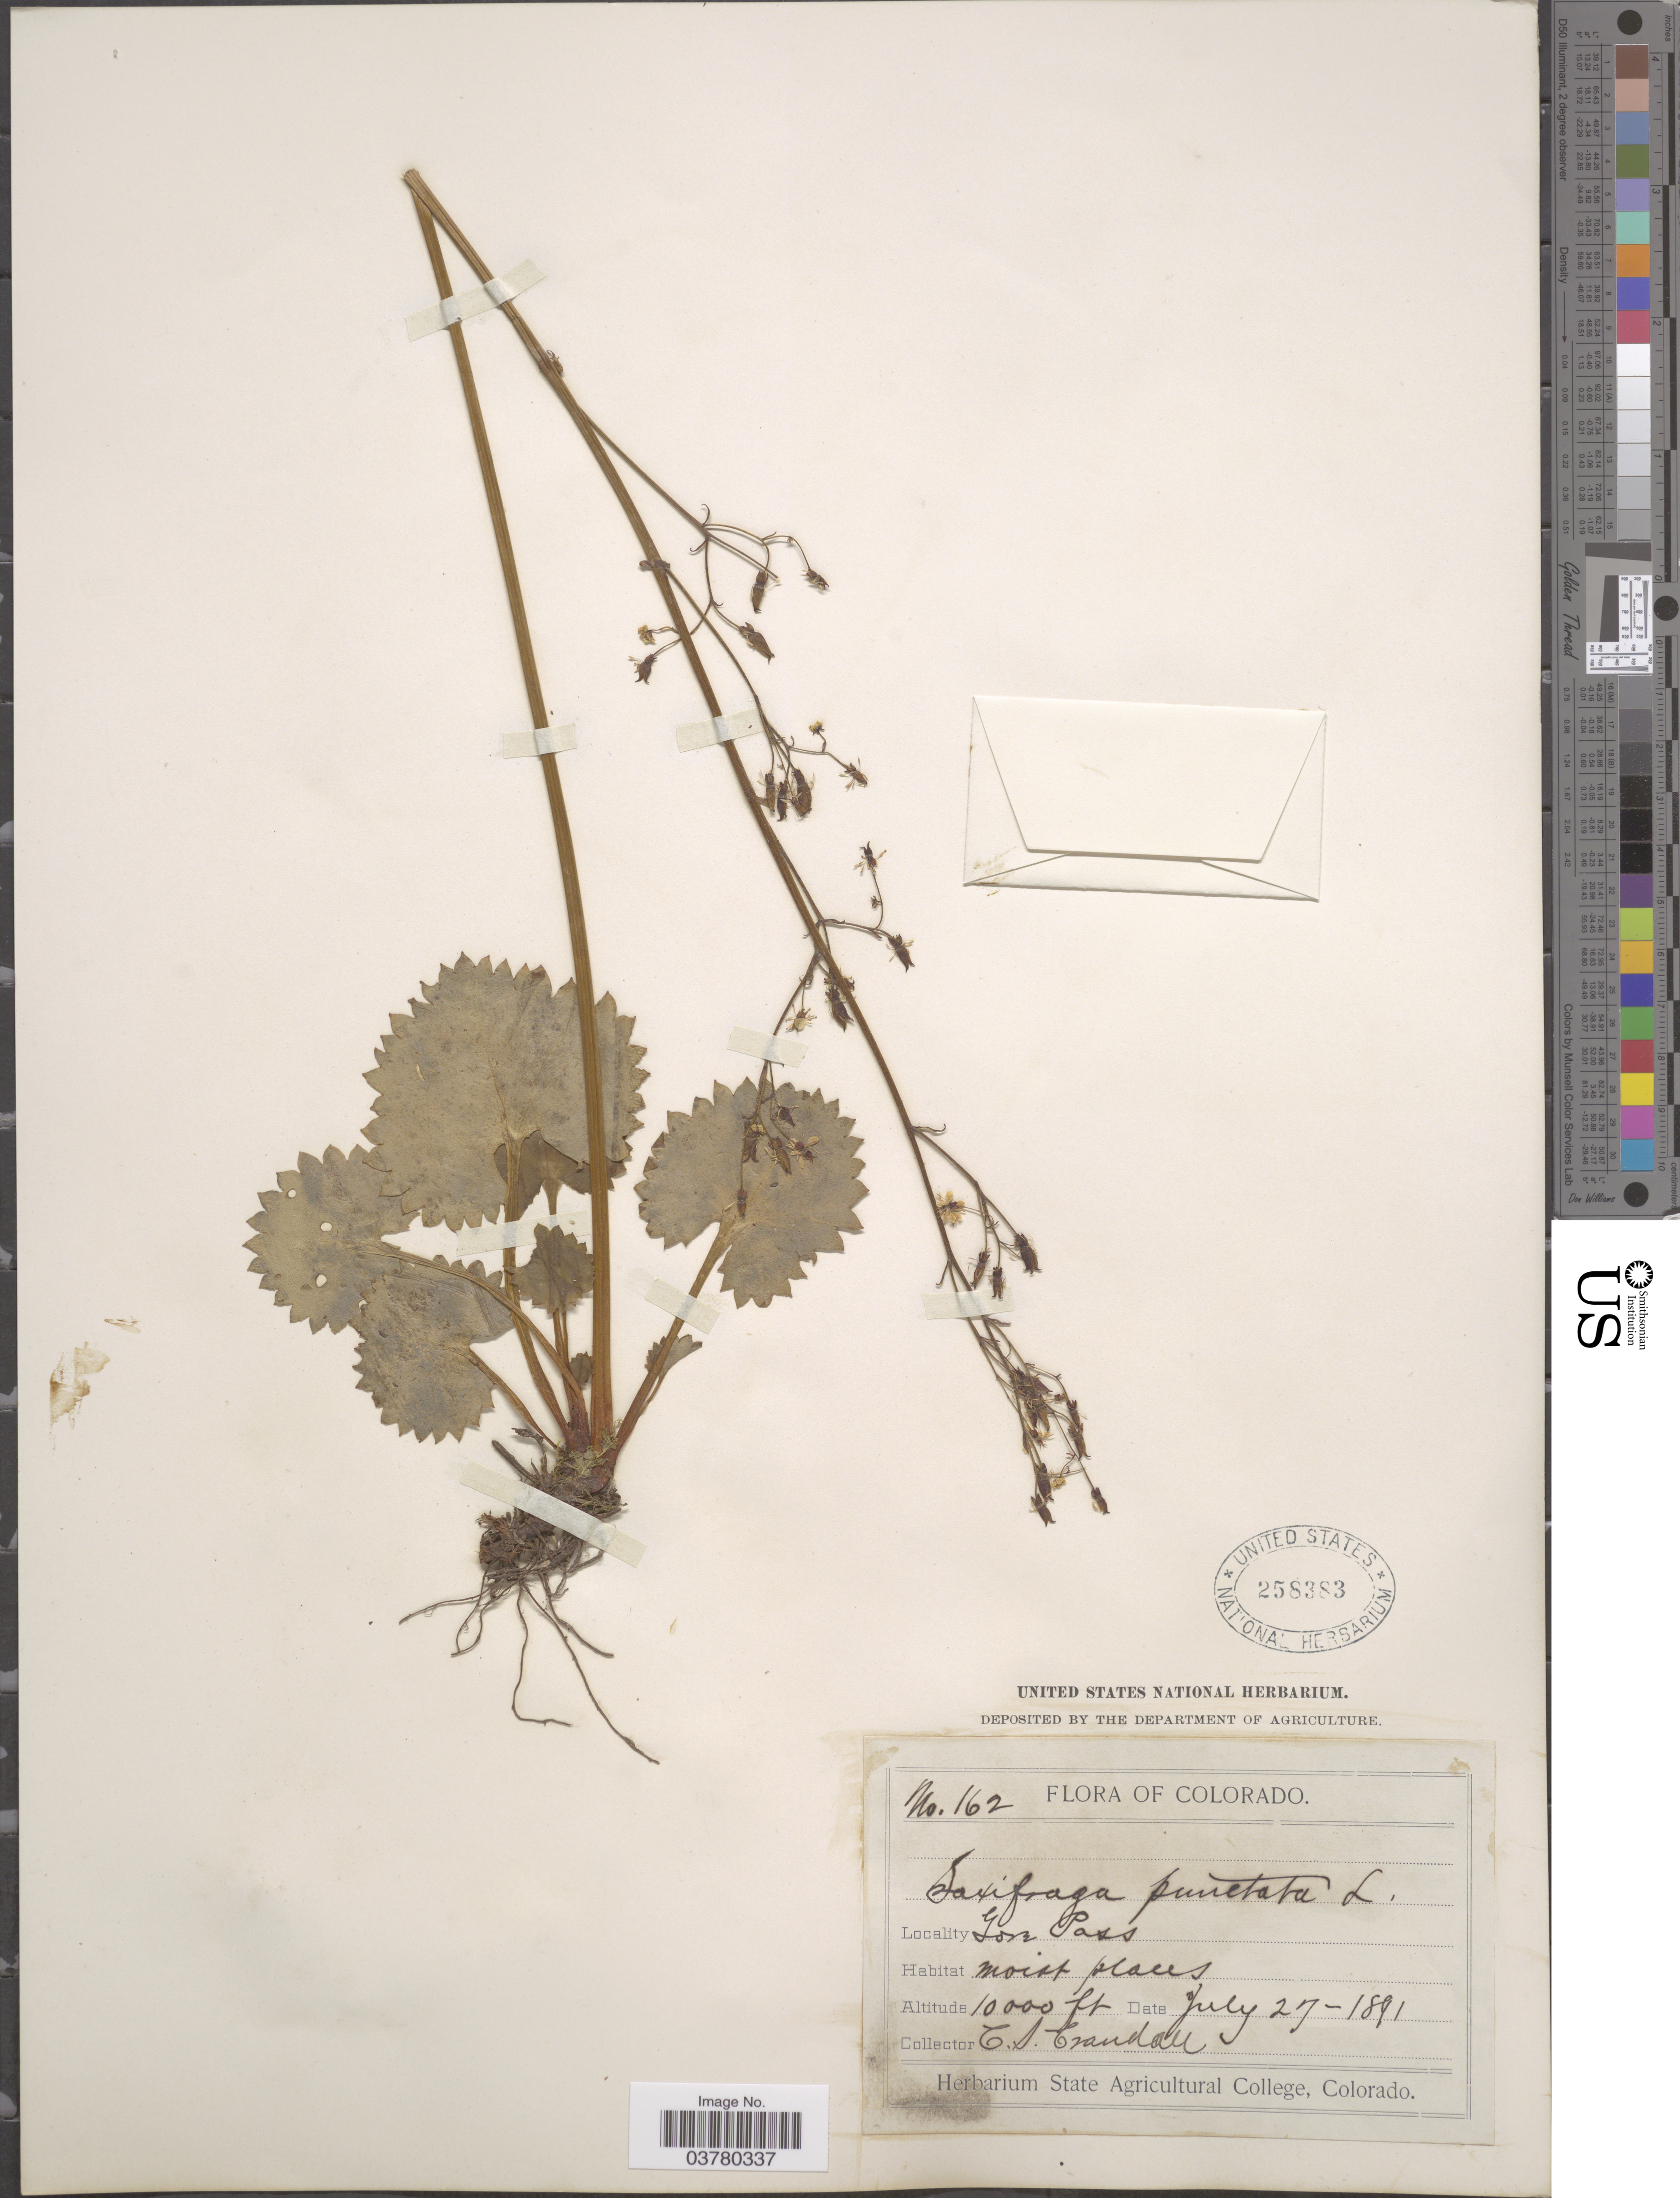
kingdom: Plantae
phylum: Tracheophyta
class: Magnoliopsida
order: Saxifragales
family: Saxifragaceae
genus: Micranthes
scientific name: Micranthes odontoloma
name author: (Piper) A. Heller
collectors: C. Crandall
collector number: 162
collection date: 1891-07-27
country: United States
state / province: Colorado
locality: Gore Pass.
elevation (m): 3048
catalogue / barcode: US 258383